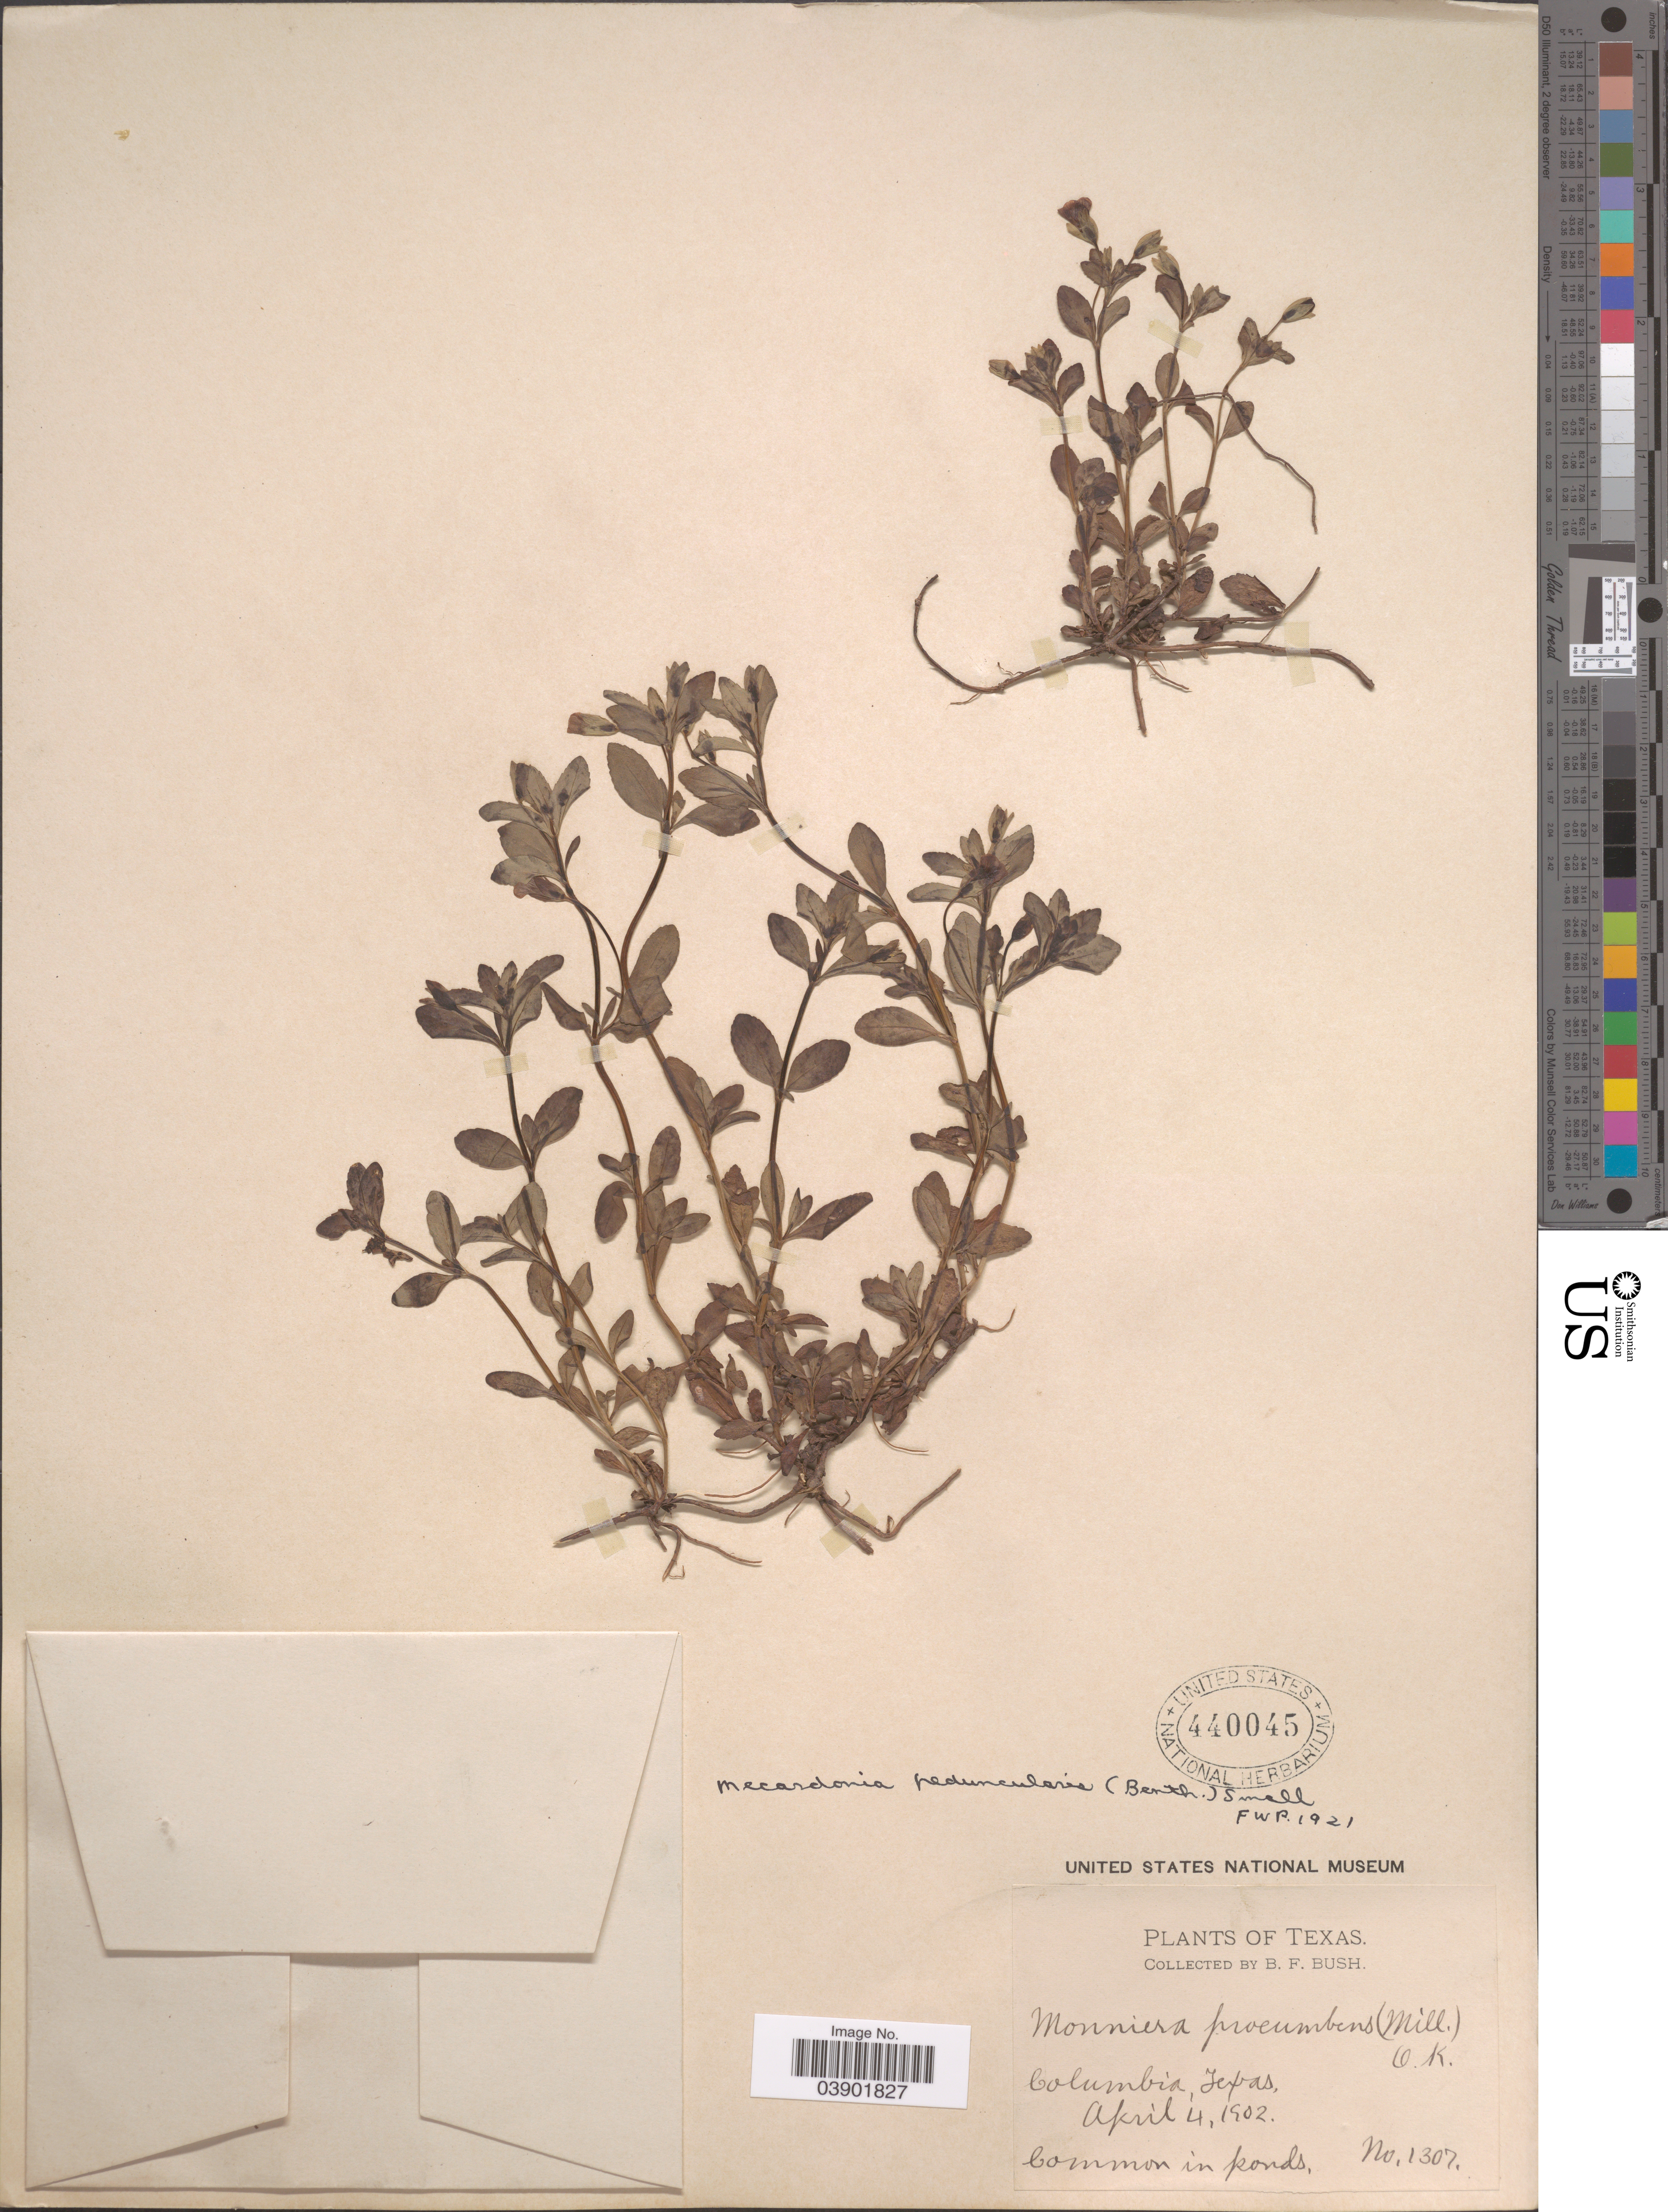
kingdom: Plantae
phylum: Tracheophyta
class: Magnoliopsida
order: Lamiales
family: Plantaginaceae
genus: Bacopa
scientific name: Bacopa procumbens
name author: (Mill.) Greenm.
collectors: B. F. Bush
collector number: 1307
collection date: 1902-04-04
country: United States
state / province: Texas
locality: Columbia.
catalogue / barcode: US 440045